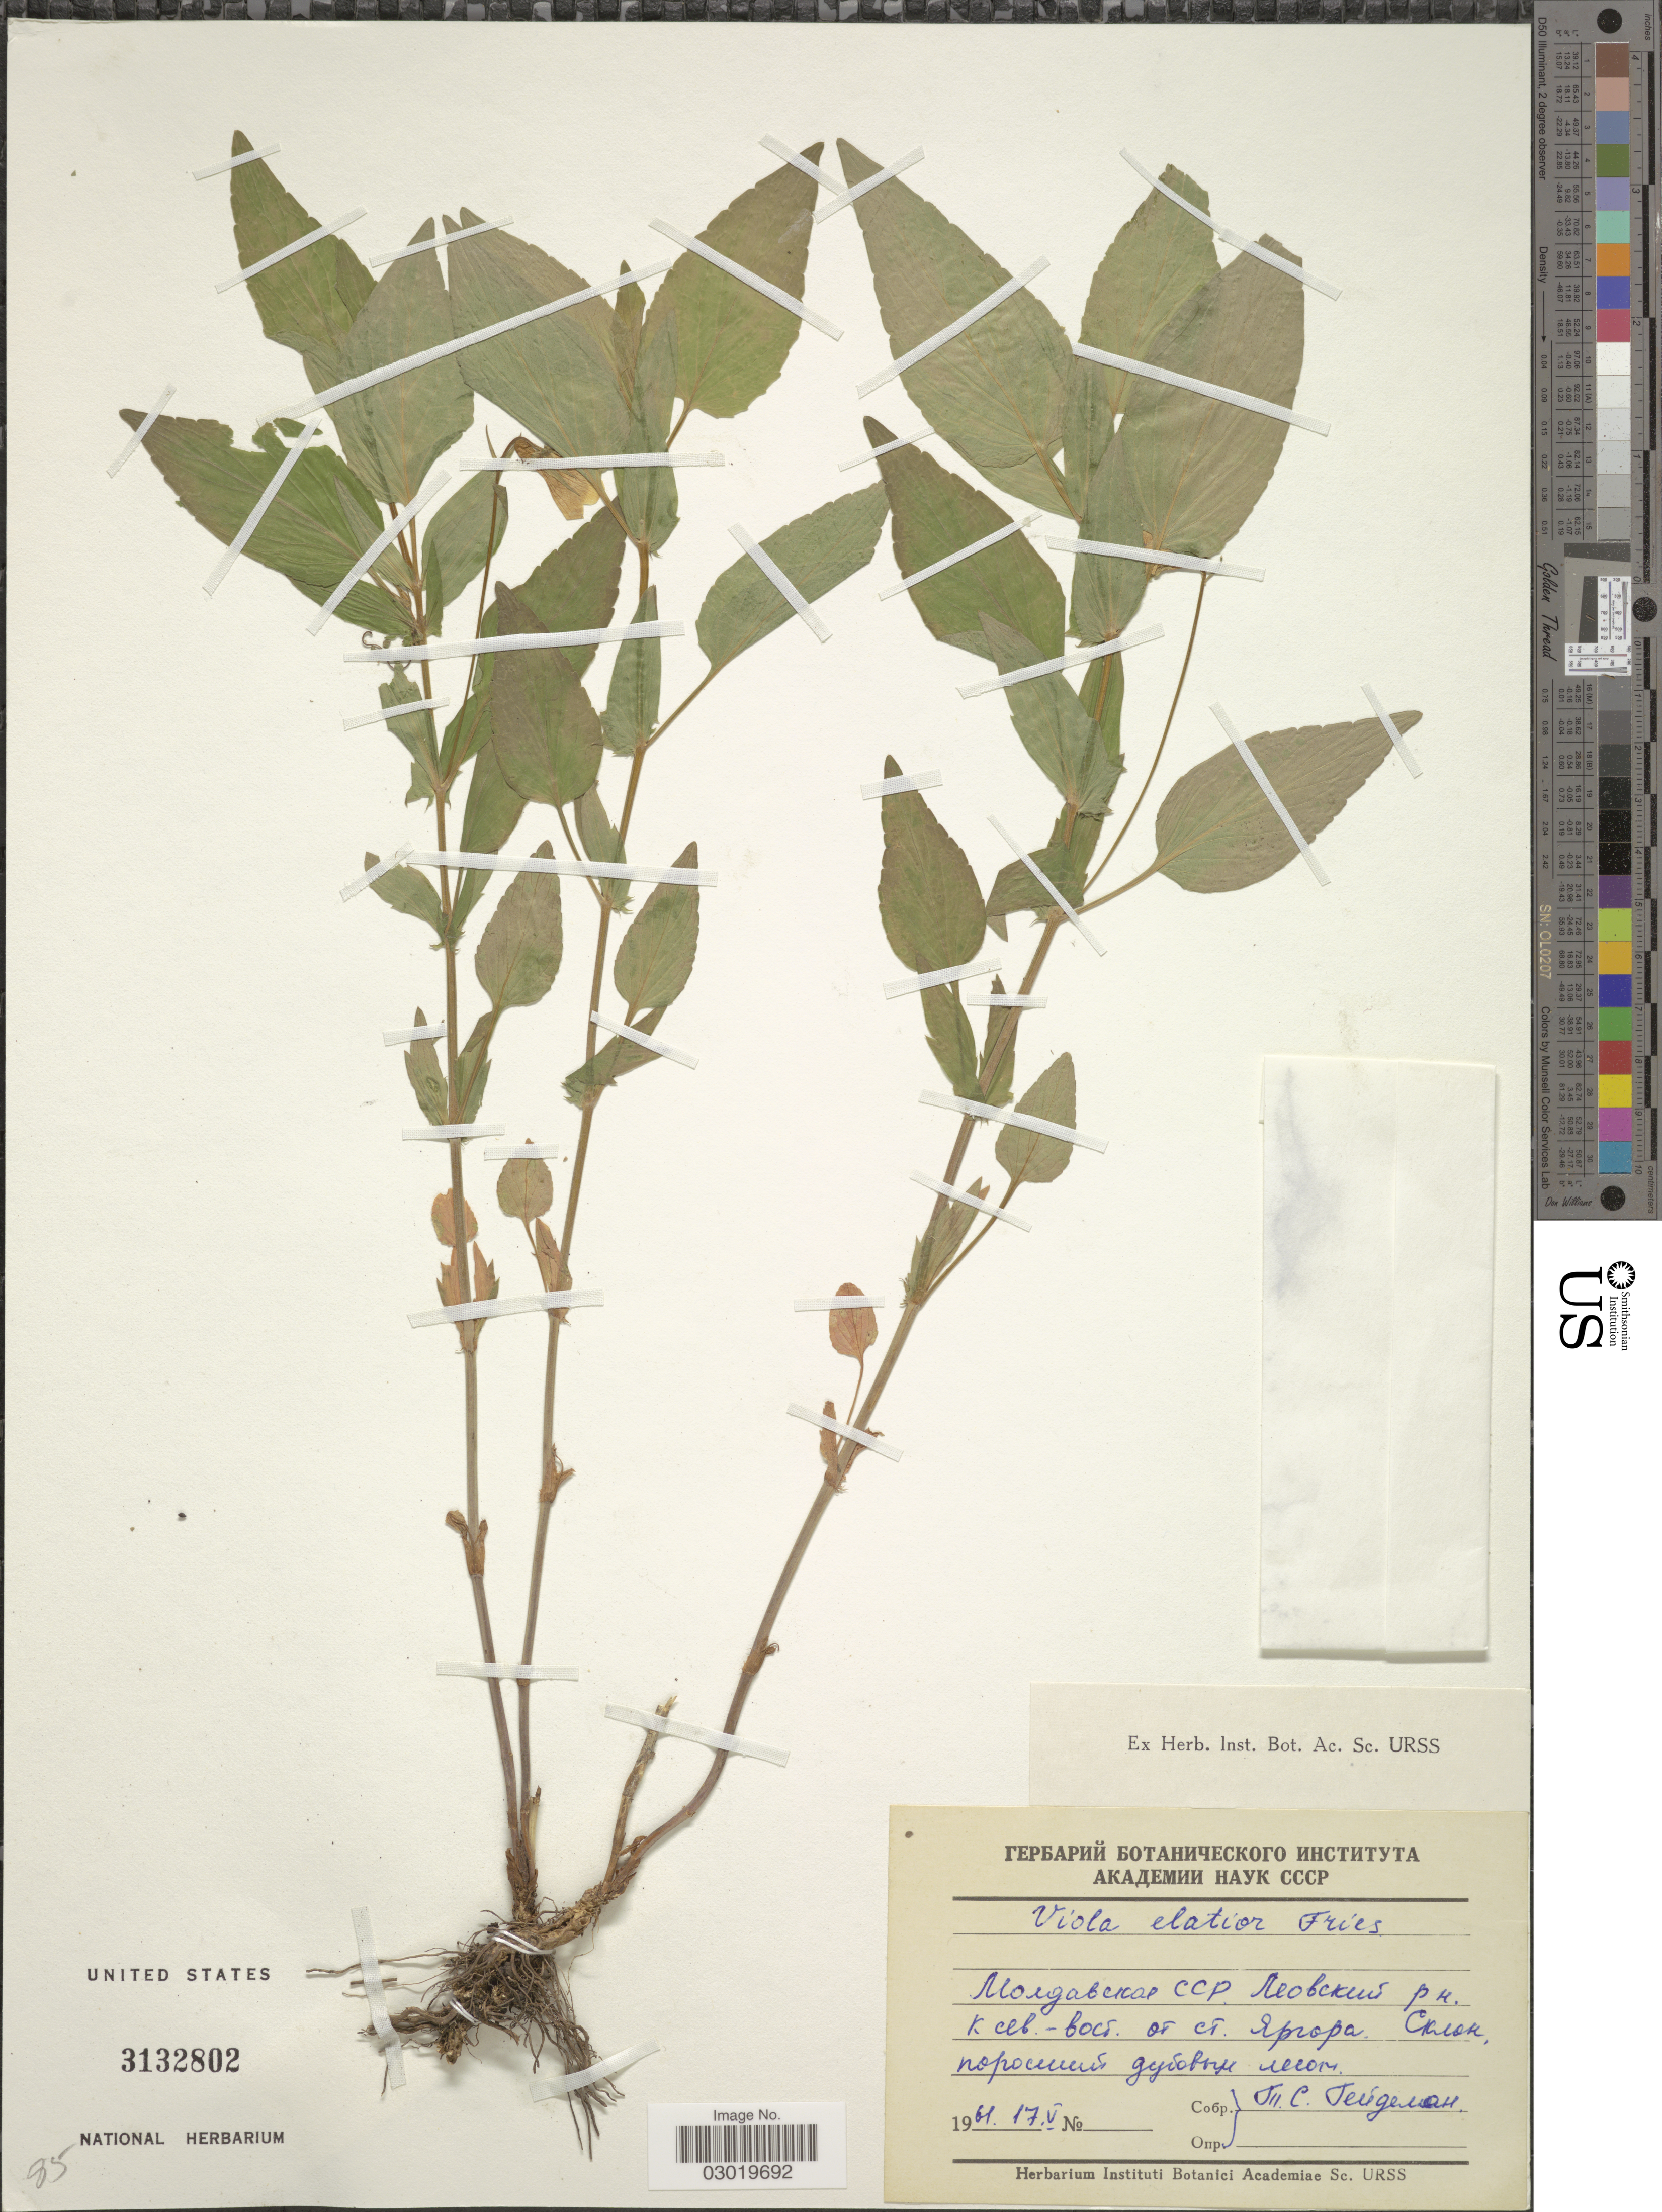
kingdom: Plantae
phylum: Tracheophyta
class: Magnoliopsida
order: Malpighiales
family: Violaceae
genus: Viola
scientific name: Viola elatior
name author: Fr.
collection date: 1961-05-17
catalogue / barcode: US 3132802